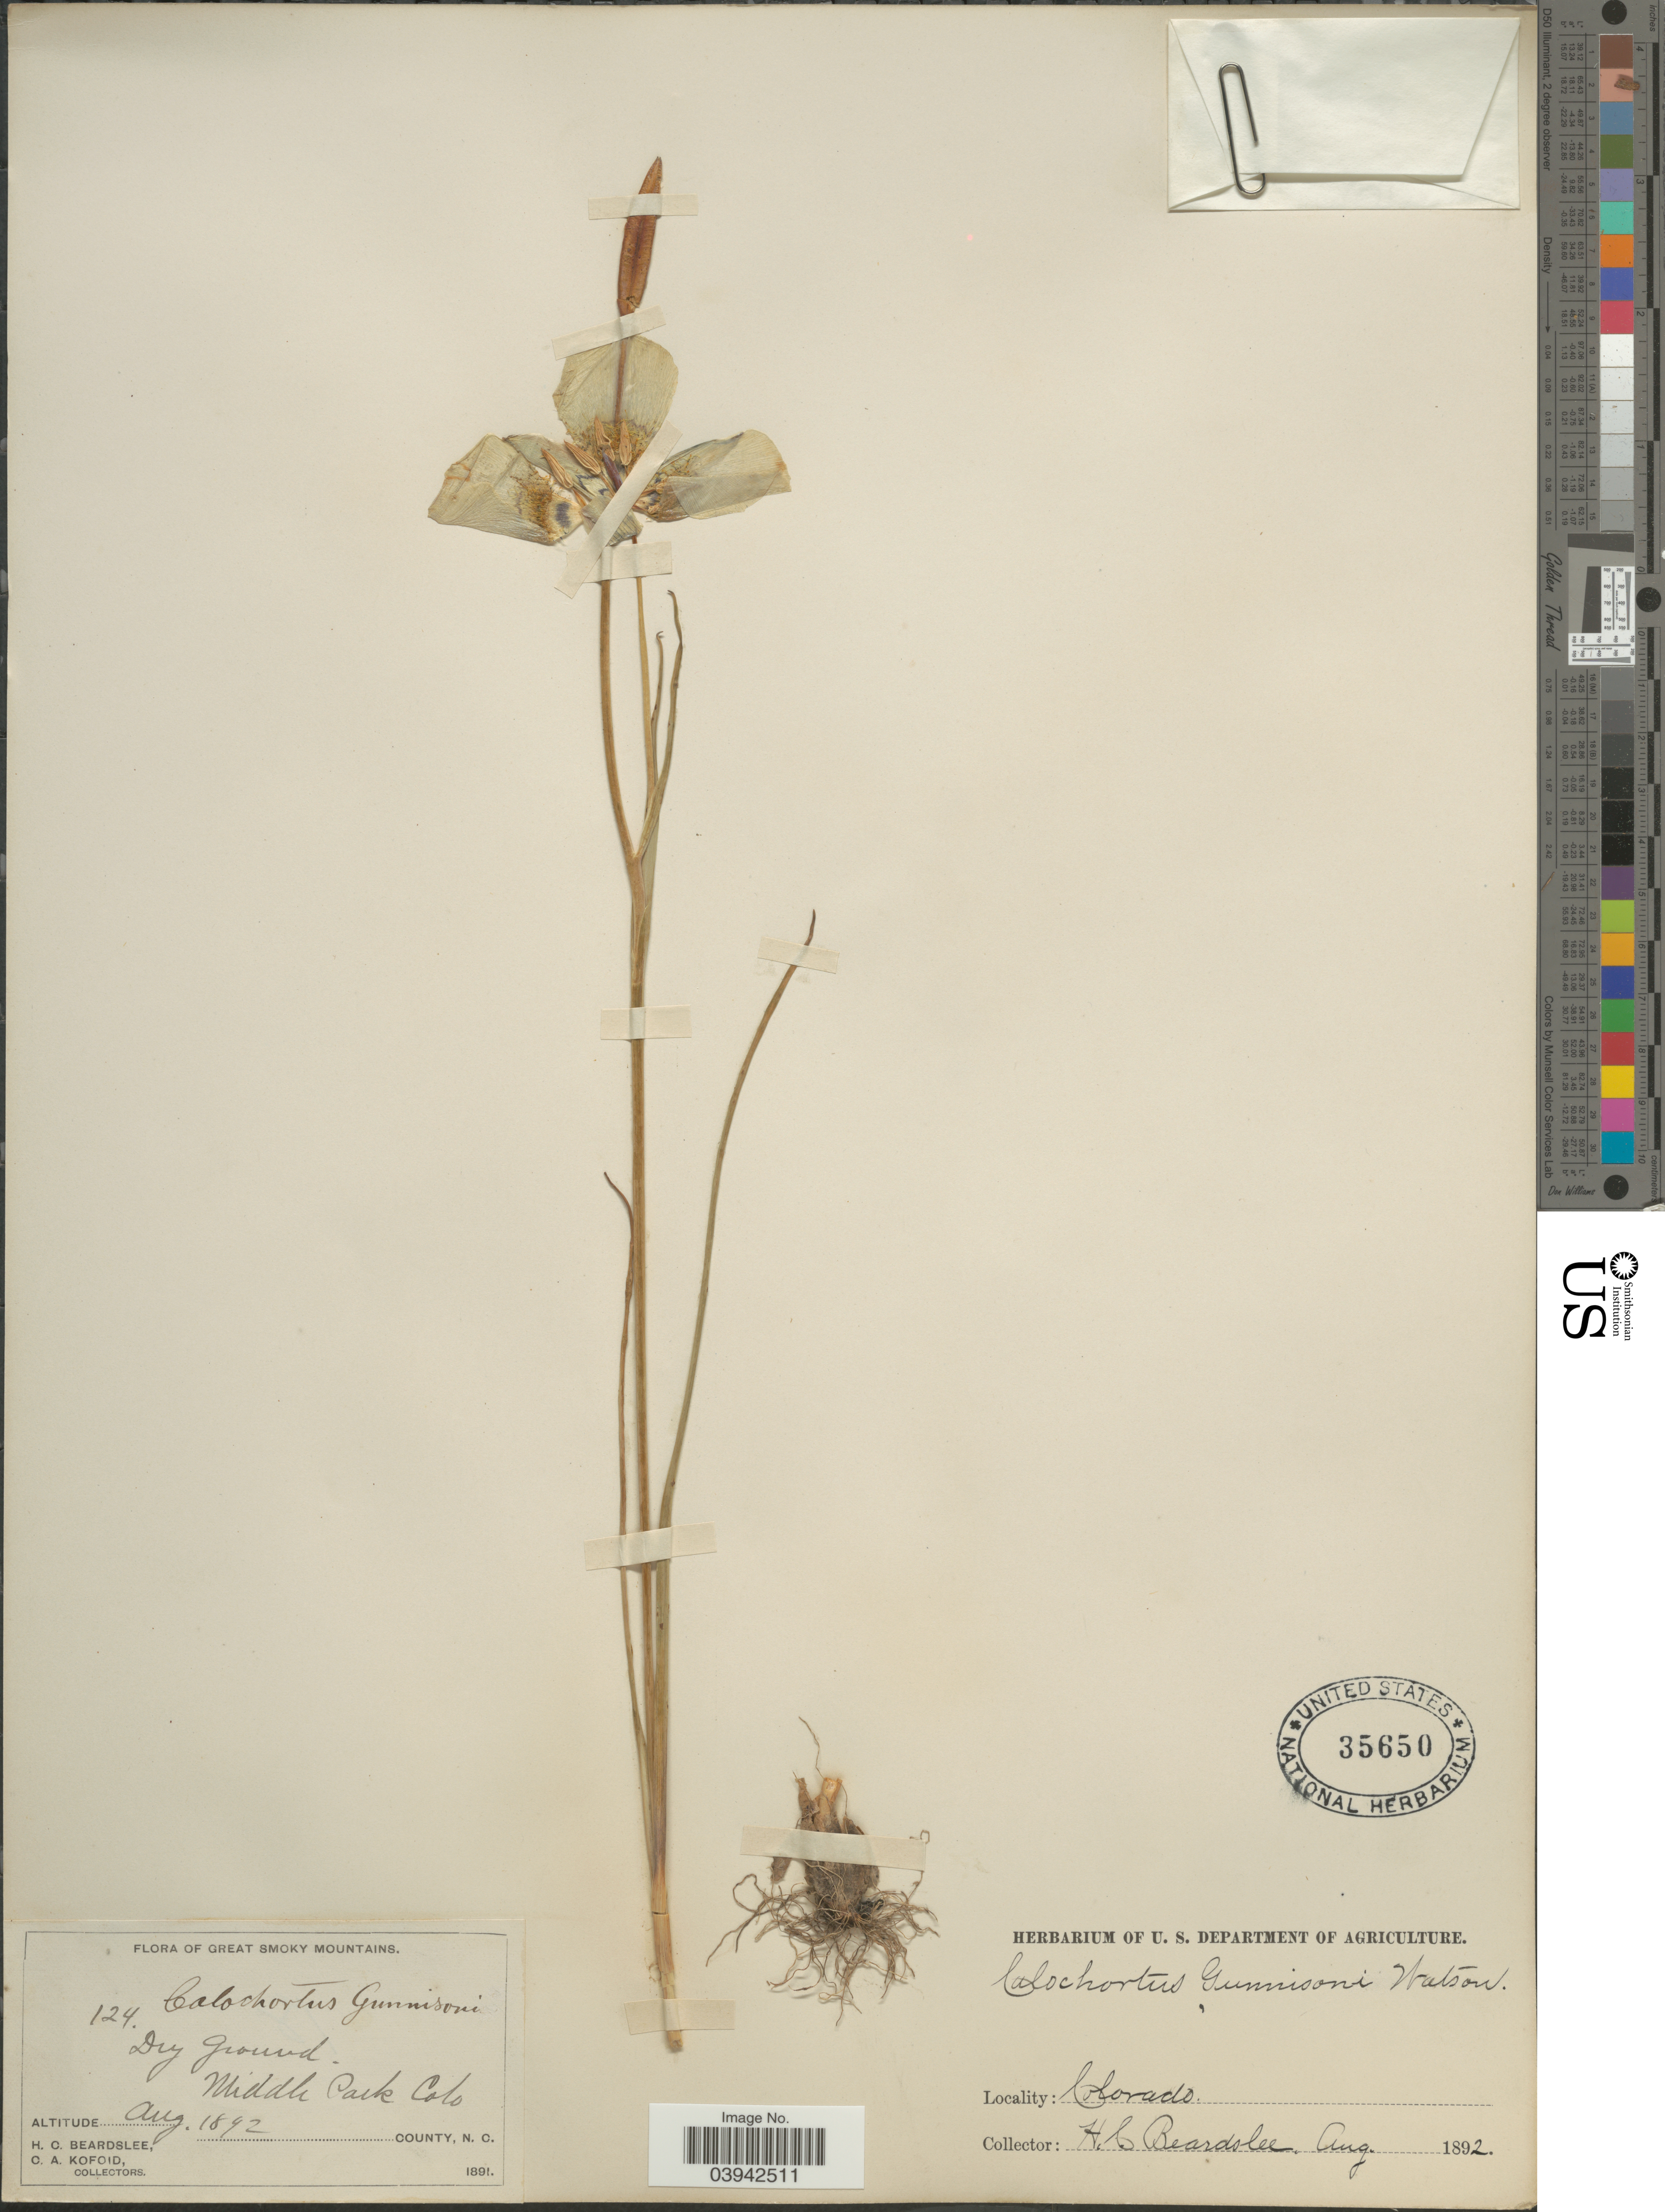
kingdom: Plantae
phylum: Tracheophyta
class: Liliopsida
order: Liliales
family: Liliaceae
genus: Calochortus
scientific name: Calochortus gunnisonii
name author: S. Watson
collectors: H. Beardslee & C. Kofoid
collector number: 124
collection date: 1892-08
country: United States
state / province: Colorado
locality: Great Smoky Mountains. Middle Park.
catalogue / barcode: US 35650